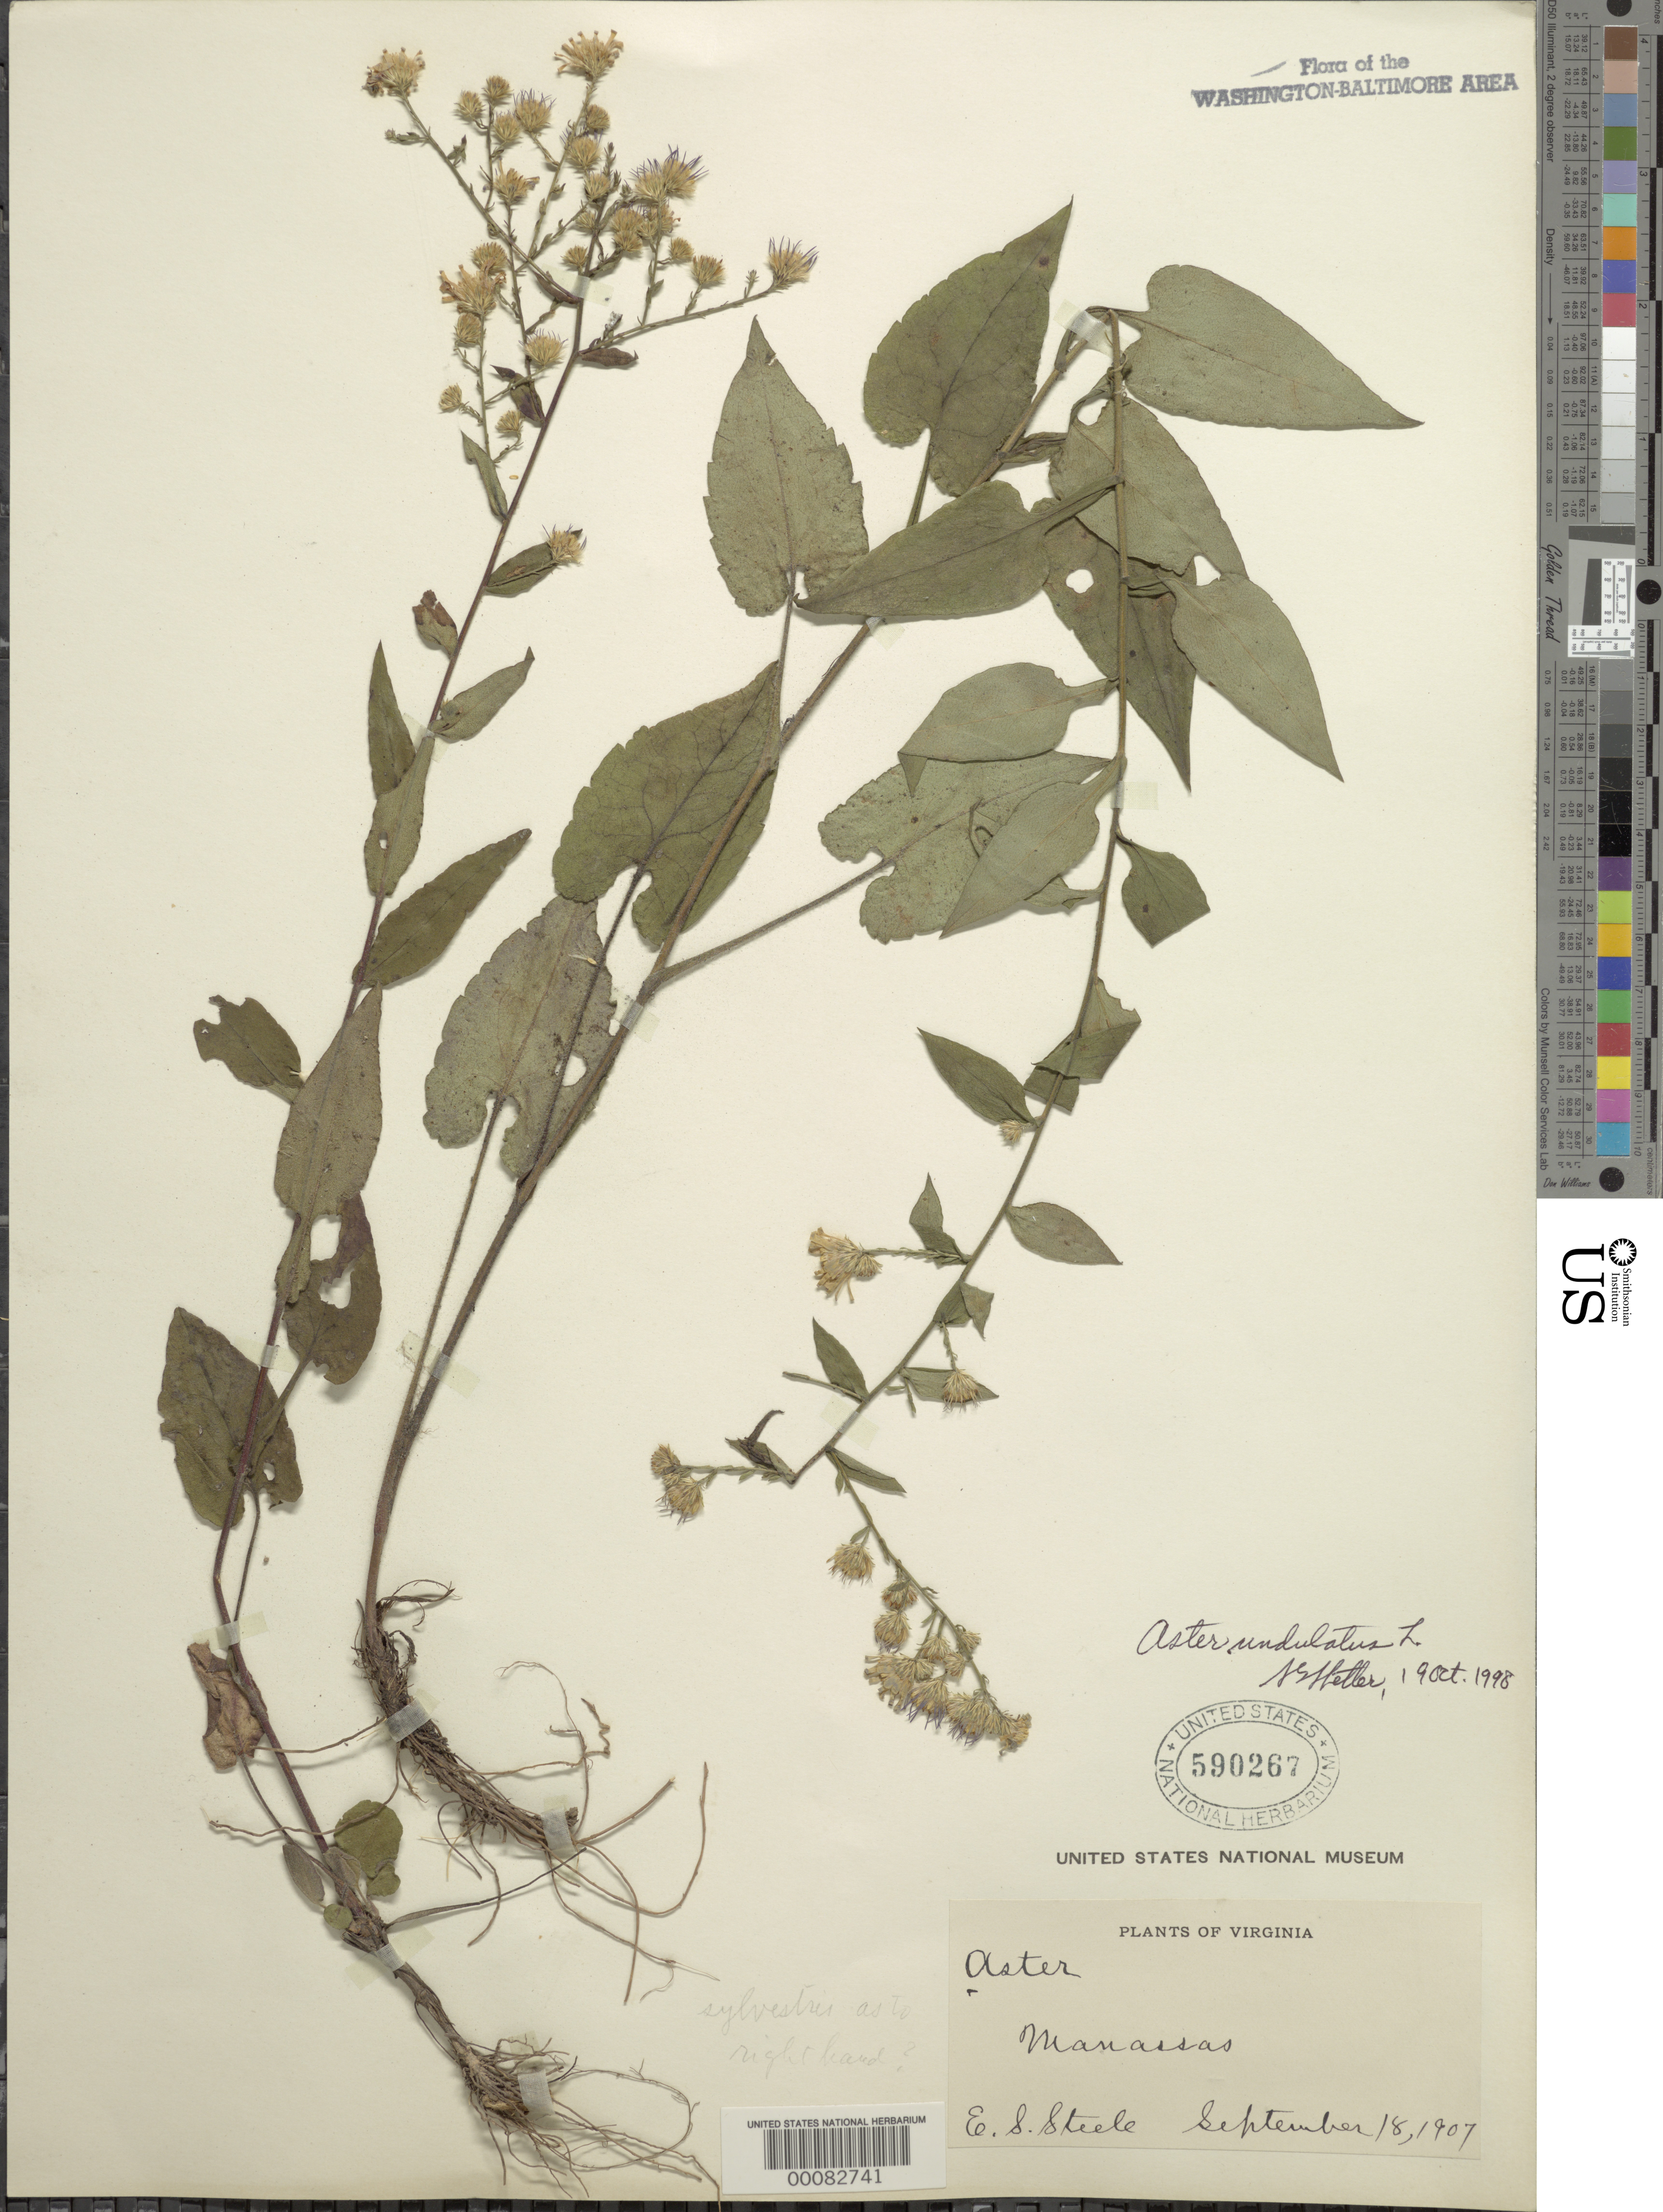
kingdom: Plantae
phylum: Tracheophyta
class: Magnoliopsida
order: Asterales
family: Asteraceae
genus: Symphyotrichum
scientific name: Symphyotrichum undulatum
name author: (L.) G.L. Nesom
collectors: E. Steele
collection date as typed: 18 Sep 1907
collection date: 1907-09-18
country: United States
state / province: Virginia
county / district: Prince William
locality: Manassas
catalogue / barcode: US 590267